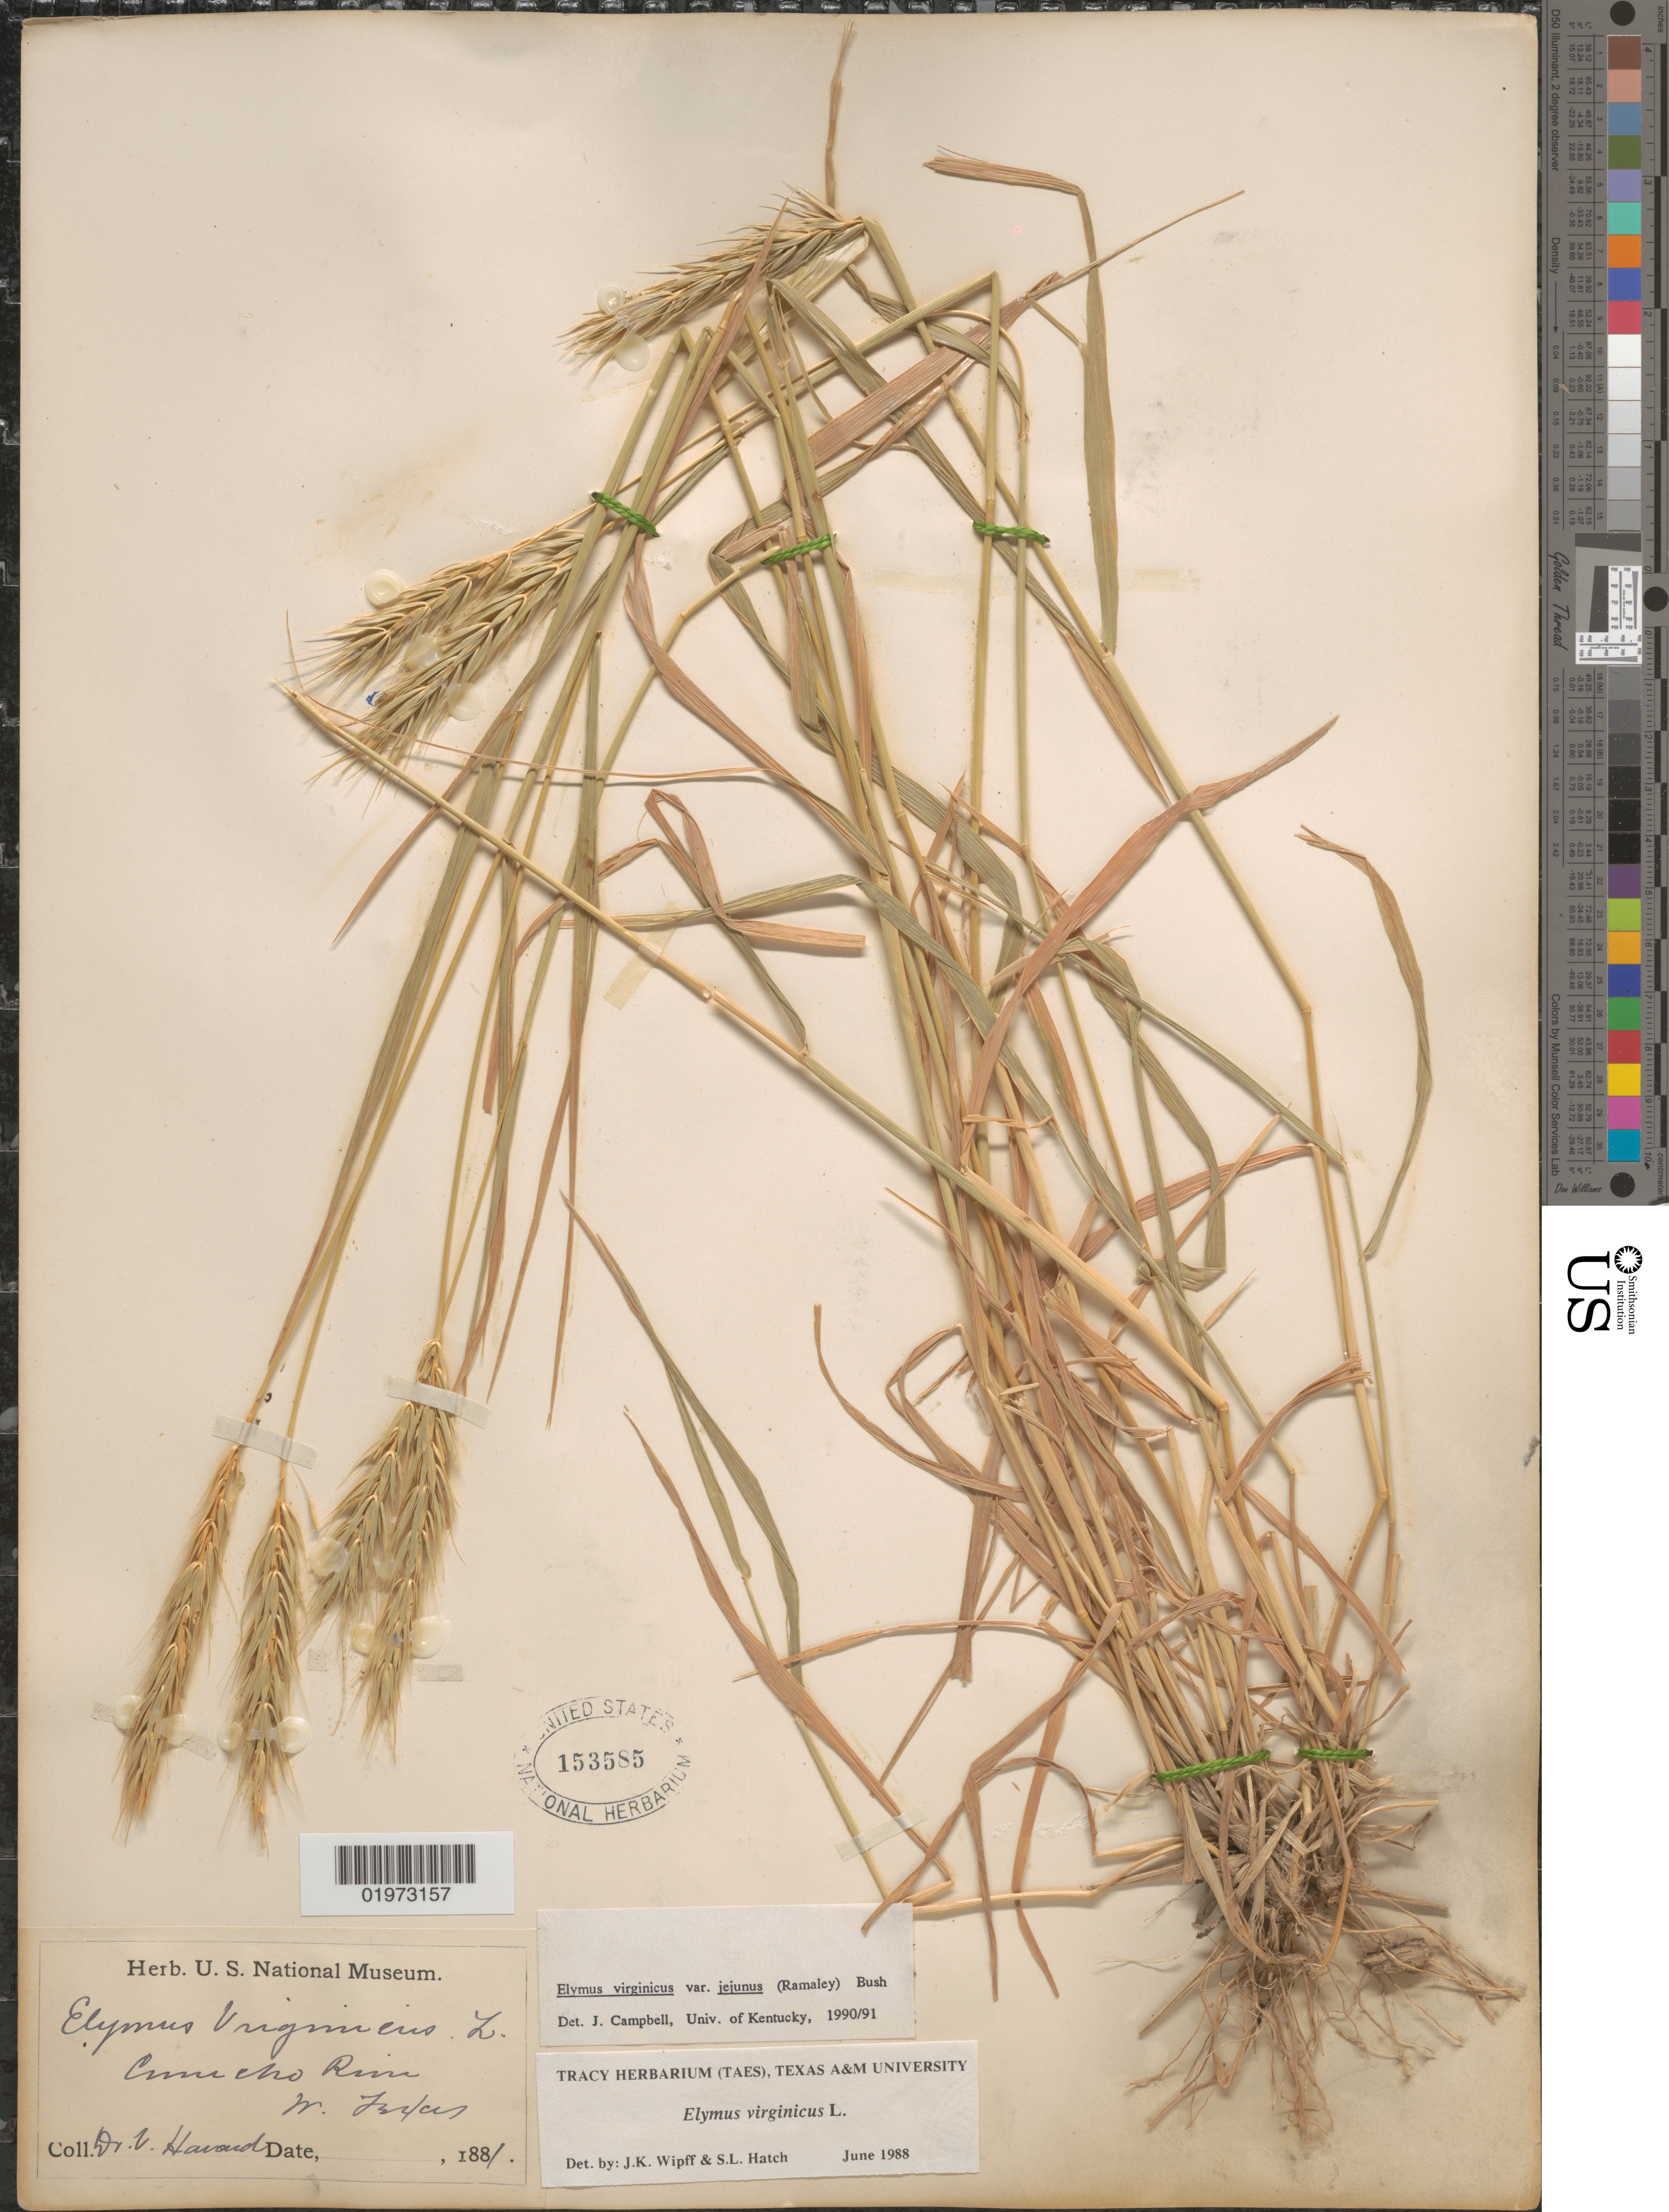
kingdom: Plantae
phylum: Tracheophyta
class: Liliopsida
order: Poales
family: Poaceae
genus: Elymus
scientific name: Elymus virginicus var. virginicus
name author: L.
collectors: V. Havard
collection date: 1881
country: United States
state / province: Texas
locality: Concho River. W. Texas.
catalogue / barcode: US 153585